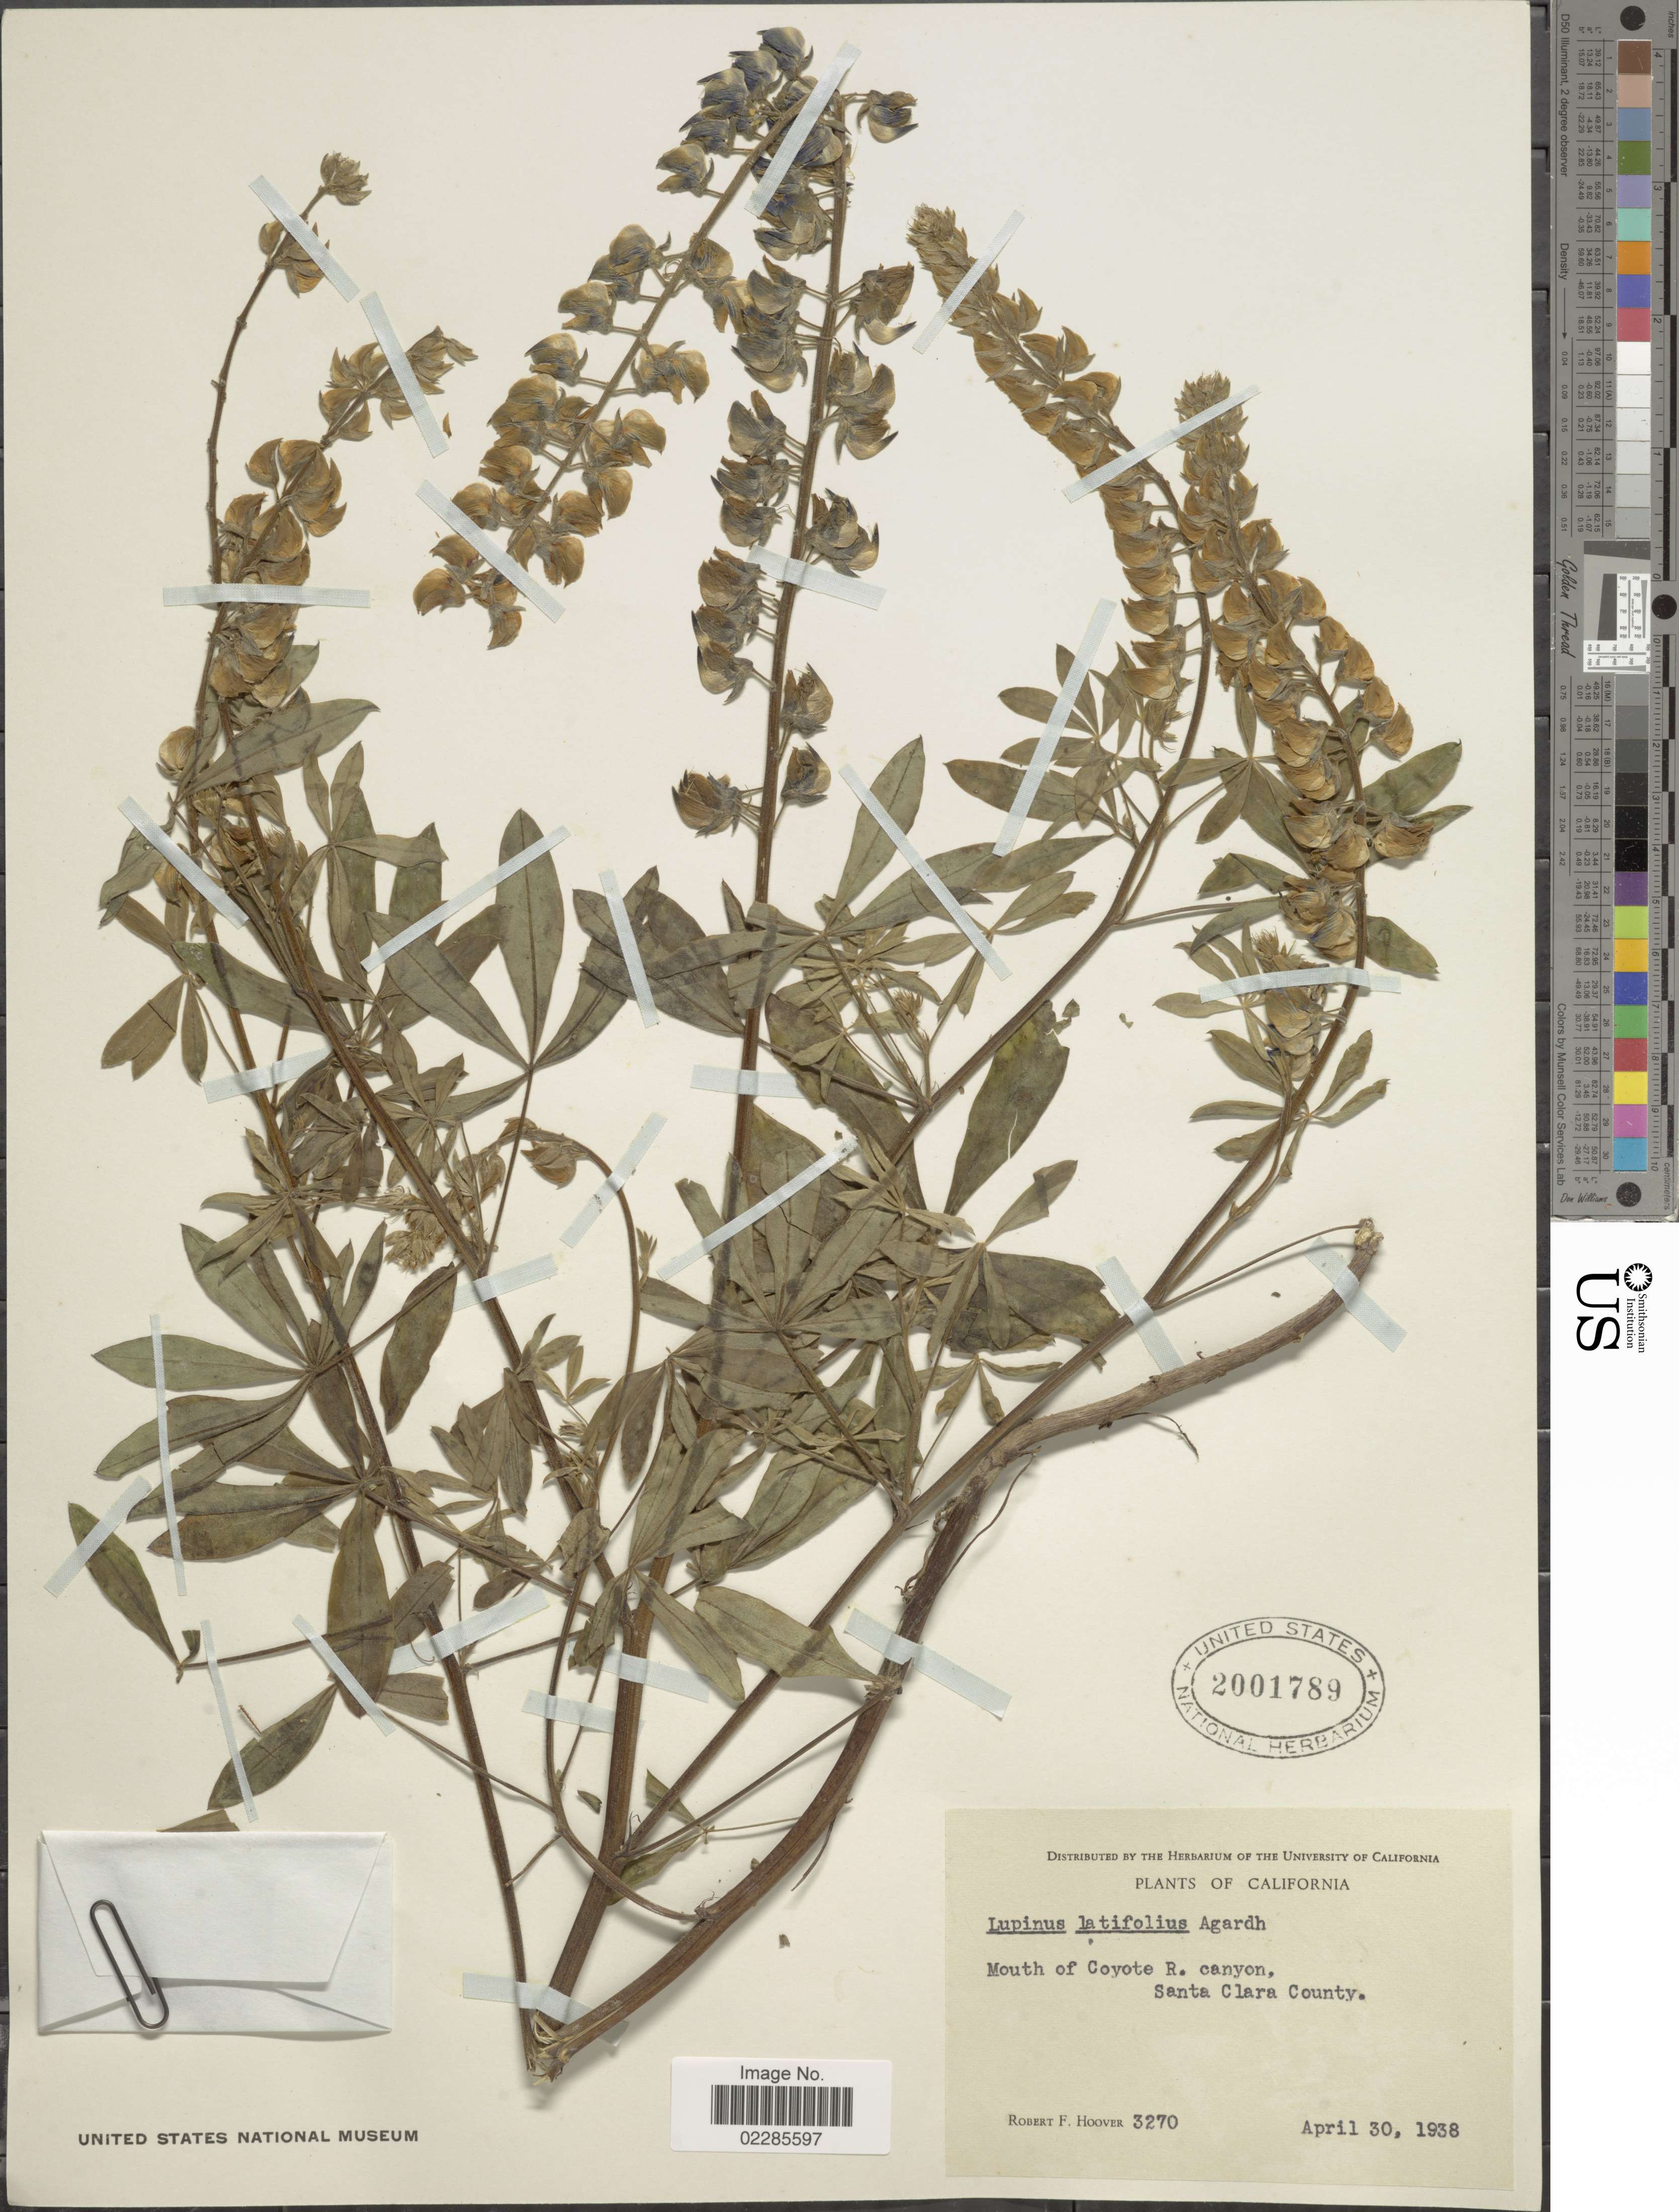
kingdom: Plantae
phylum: Tracheophyta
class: Magnoliopsida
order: Fabales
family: Fabaceae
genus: Lupinus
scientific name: Lupinus latifolius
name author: Lindl. ex J. Agardh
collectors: R. F. Hoover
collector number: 3270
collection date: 1938-04-30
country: United States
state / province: California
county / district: Santa Clara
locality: Mouth of Coyote R. canyon, Santa Clara County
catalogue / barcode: US 2001789